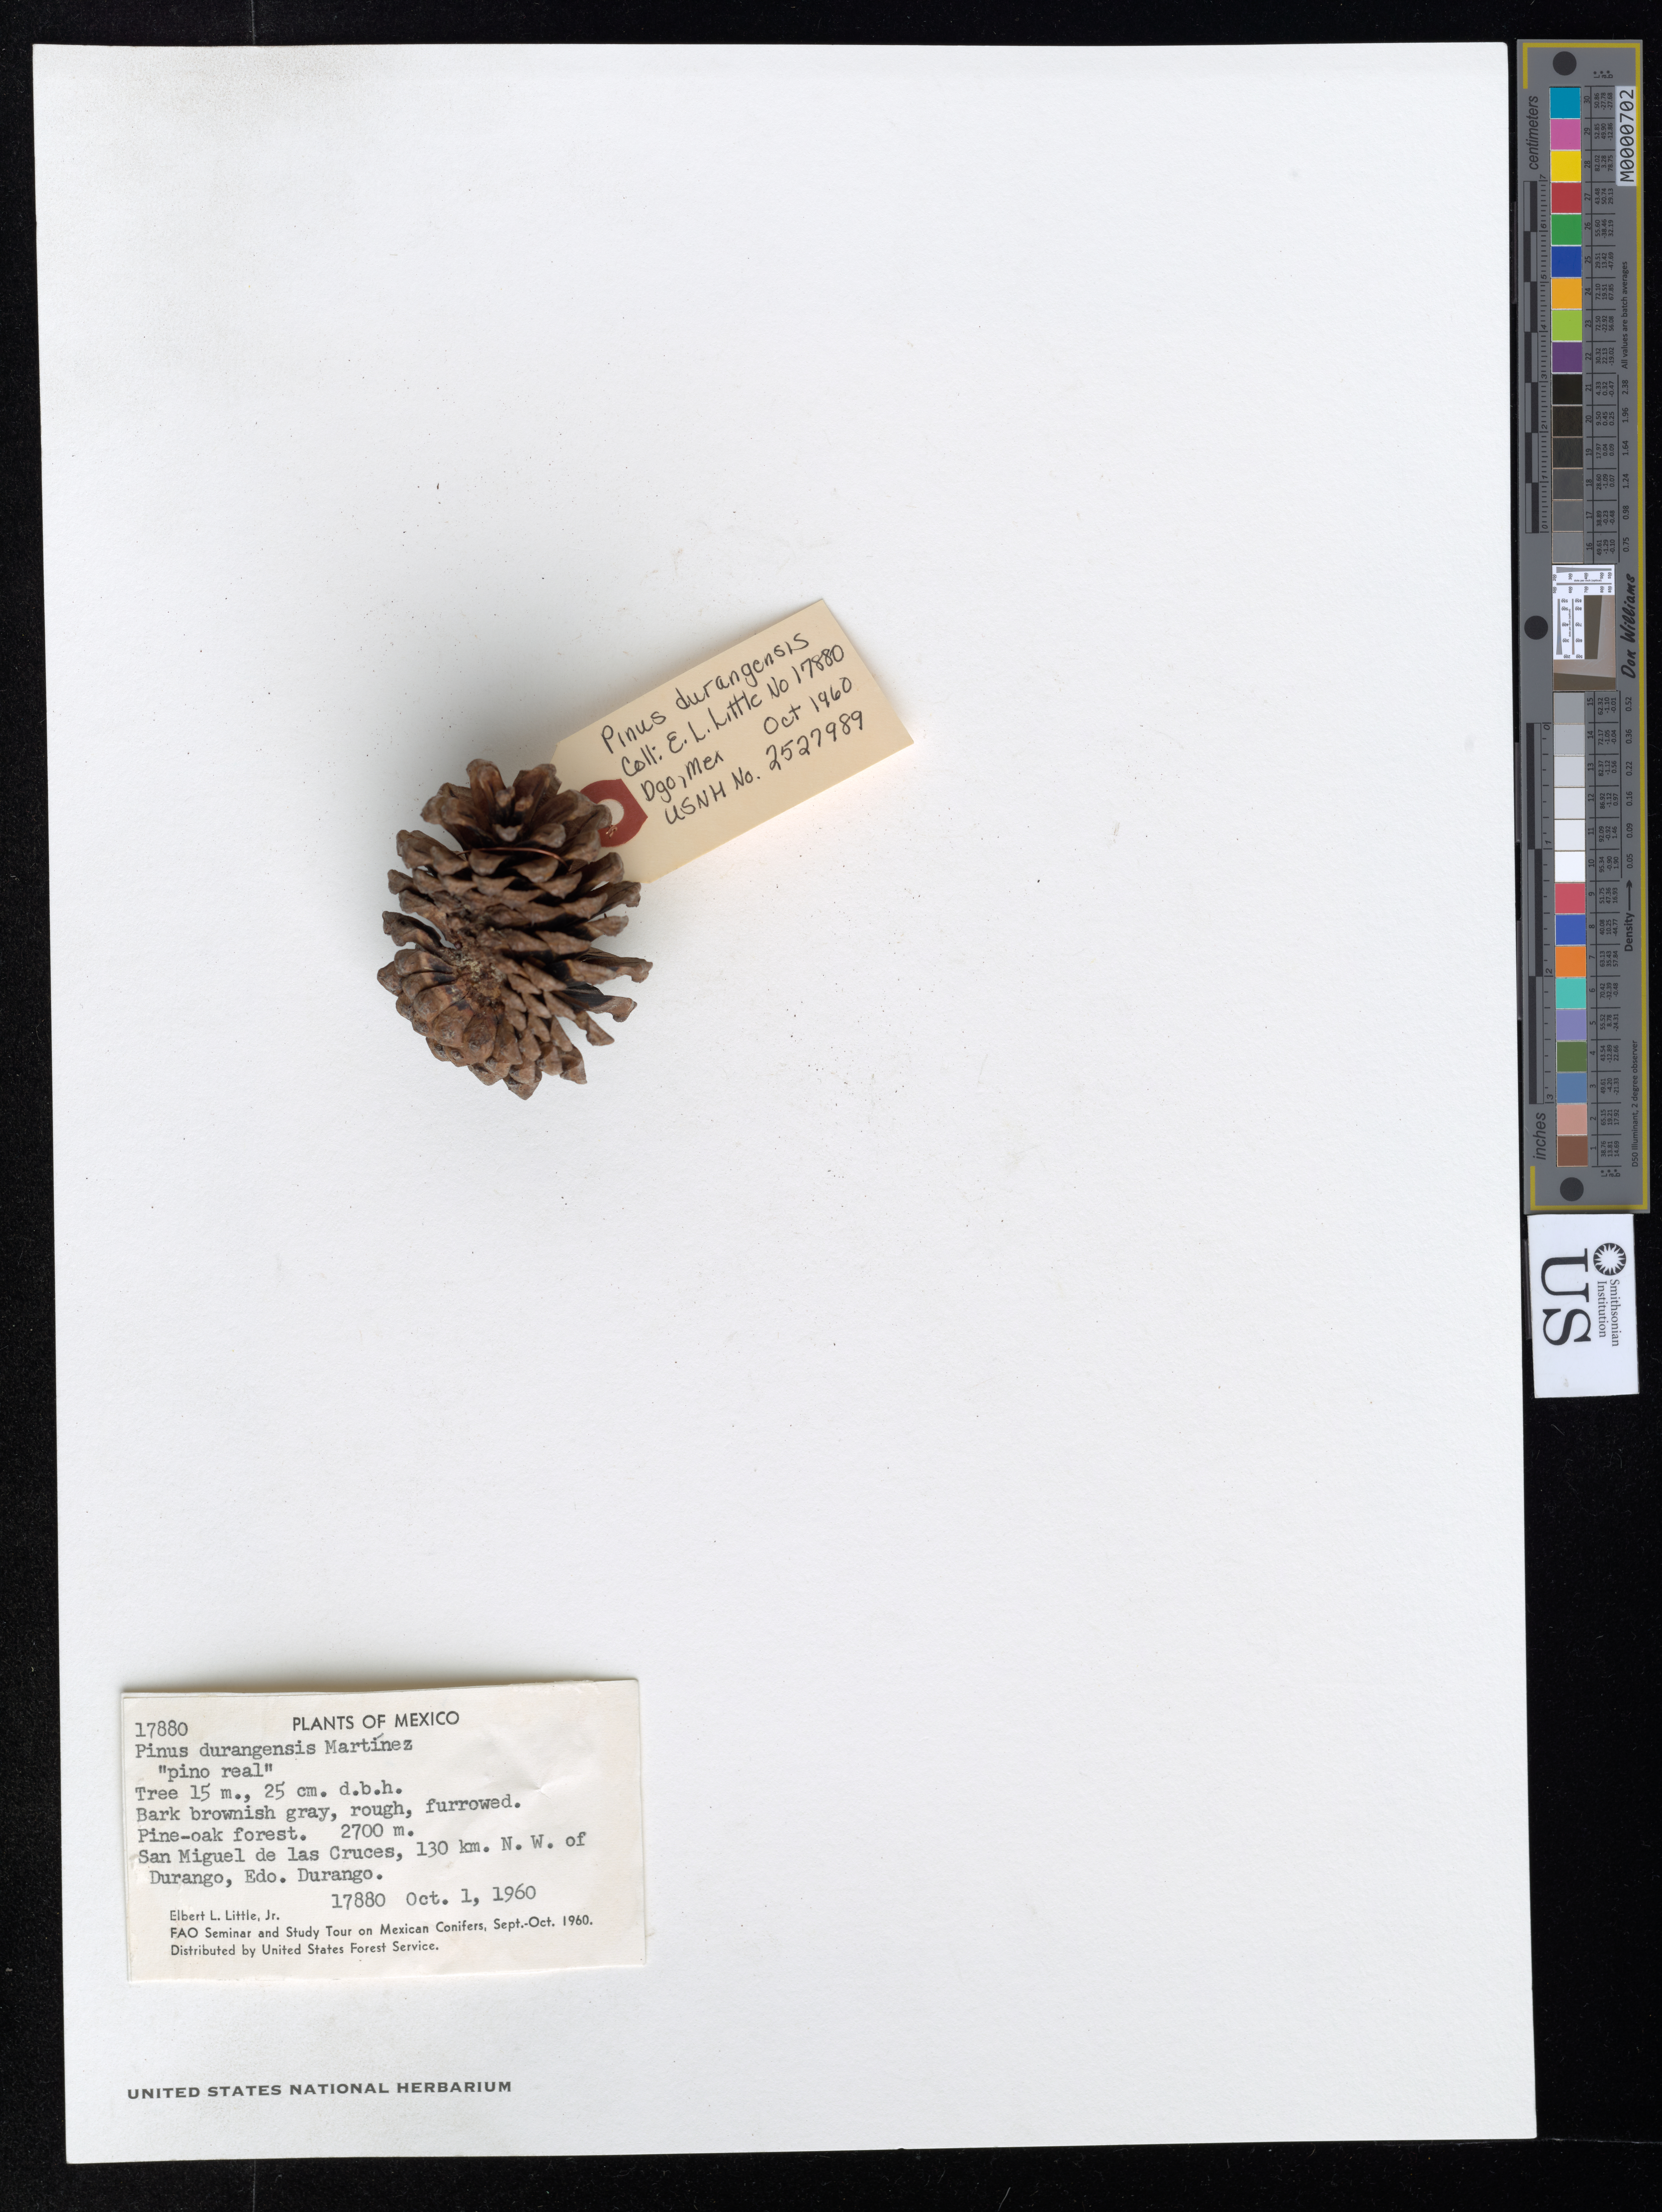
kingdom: Plantae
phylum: Tracheophyta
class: Pinopsida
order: Pinales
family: Pinaceae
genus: Pinus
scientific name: Pinus durangensis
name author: Martínez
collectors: E. L. Little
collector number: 17880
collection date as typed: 01 Oct 1960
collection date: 1960-10-01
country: Mexico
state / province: Durango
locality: San Miguel de las Cruces, 130km. NW of Durango.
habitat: Pine-oak forest.